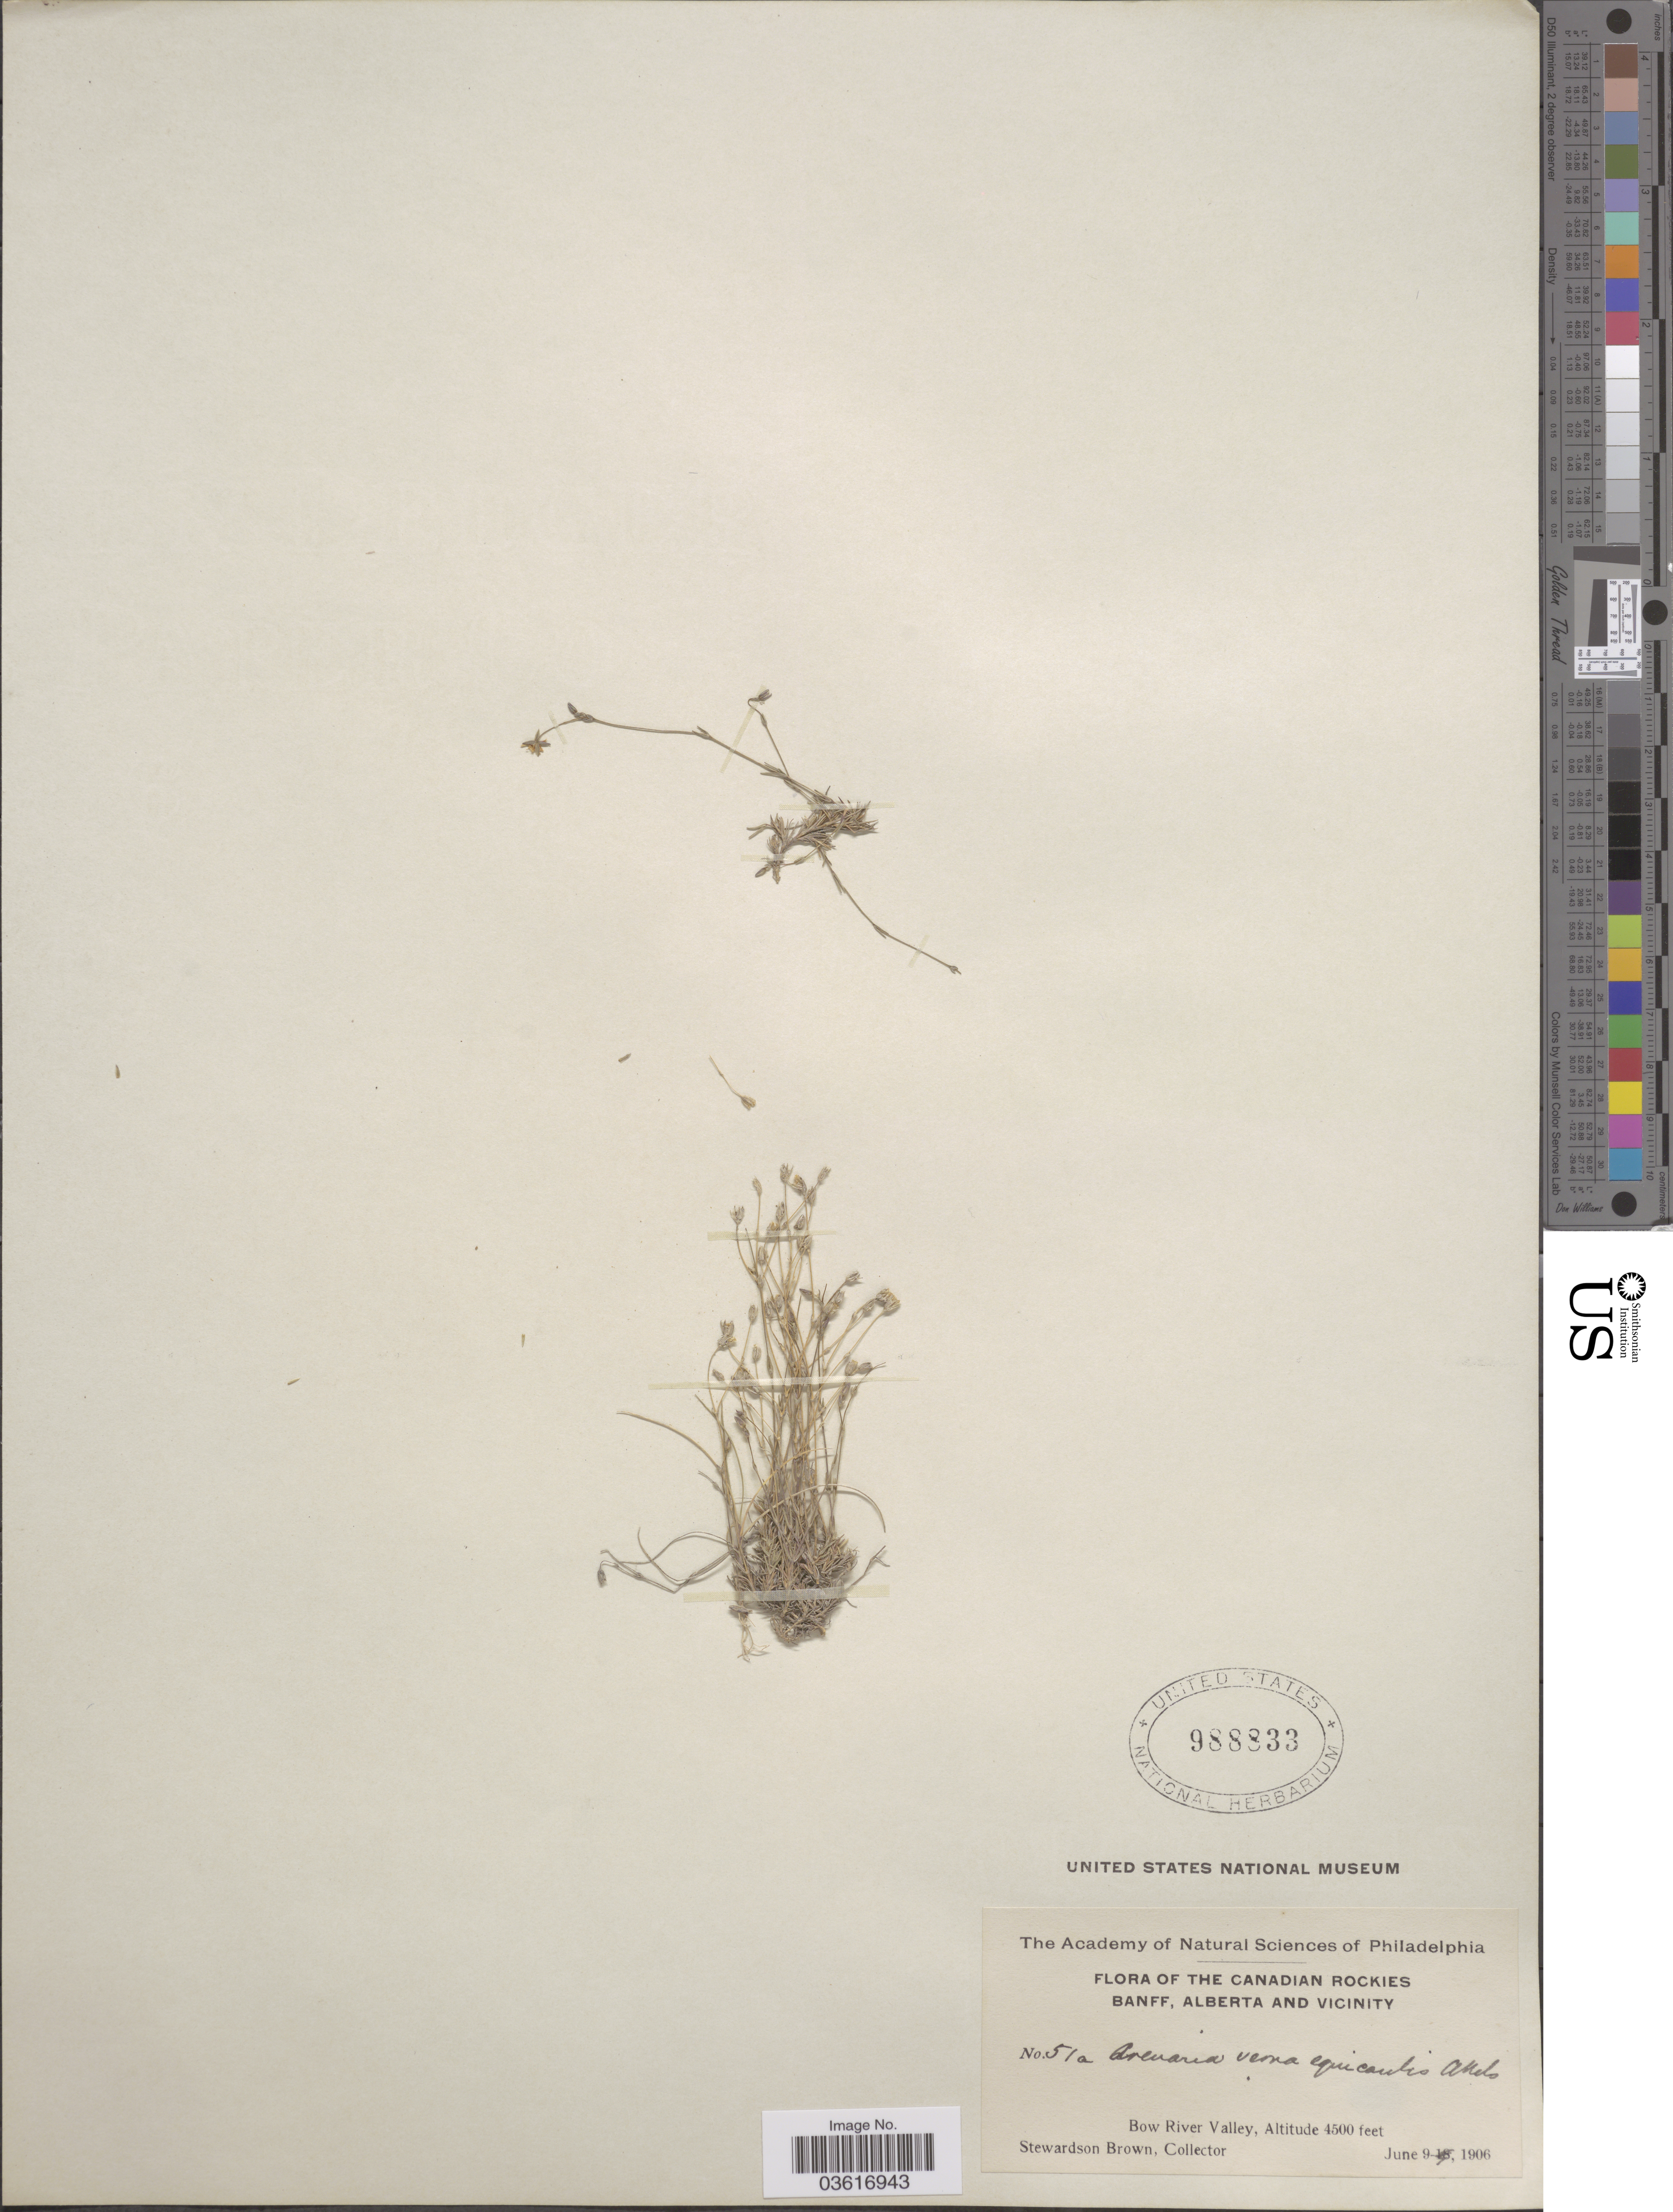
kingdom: Plantae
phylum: Tracheophyta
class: Magnoliopsida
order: Caryophyllales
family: Caryophyllaceae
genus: Minuartia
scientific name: Minuartia verna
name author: (L.) Hiern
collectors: S. Brown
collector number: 51a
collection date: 1906-06-09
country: Canada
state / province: Alberta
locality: Canadian Rockies, Banff, Alberta and vicinity. Bow River Valley.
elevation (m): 1372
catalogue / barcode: US 988833